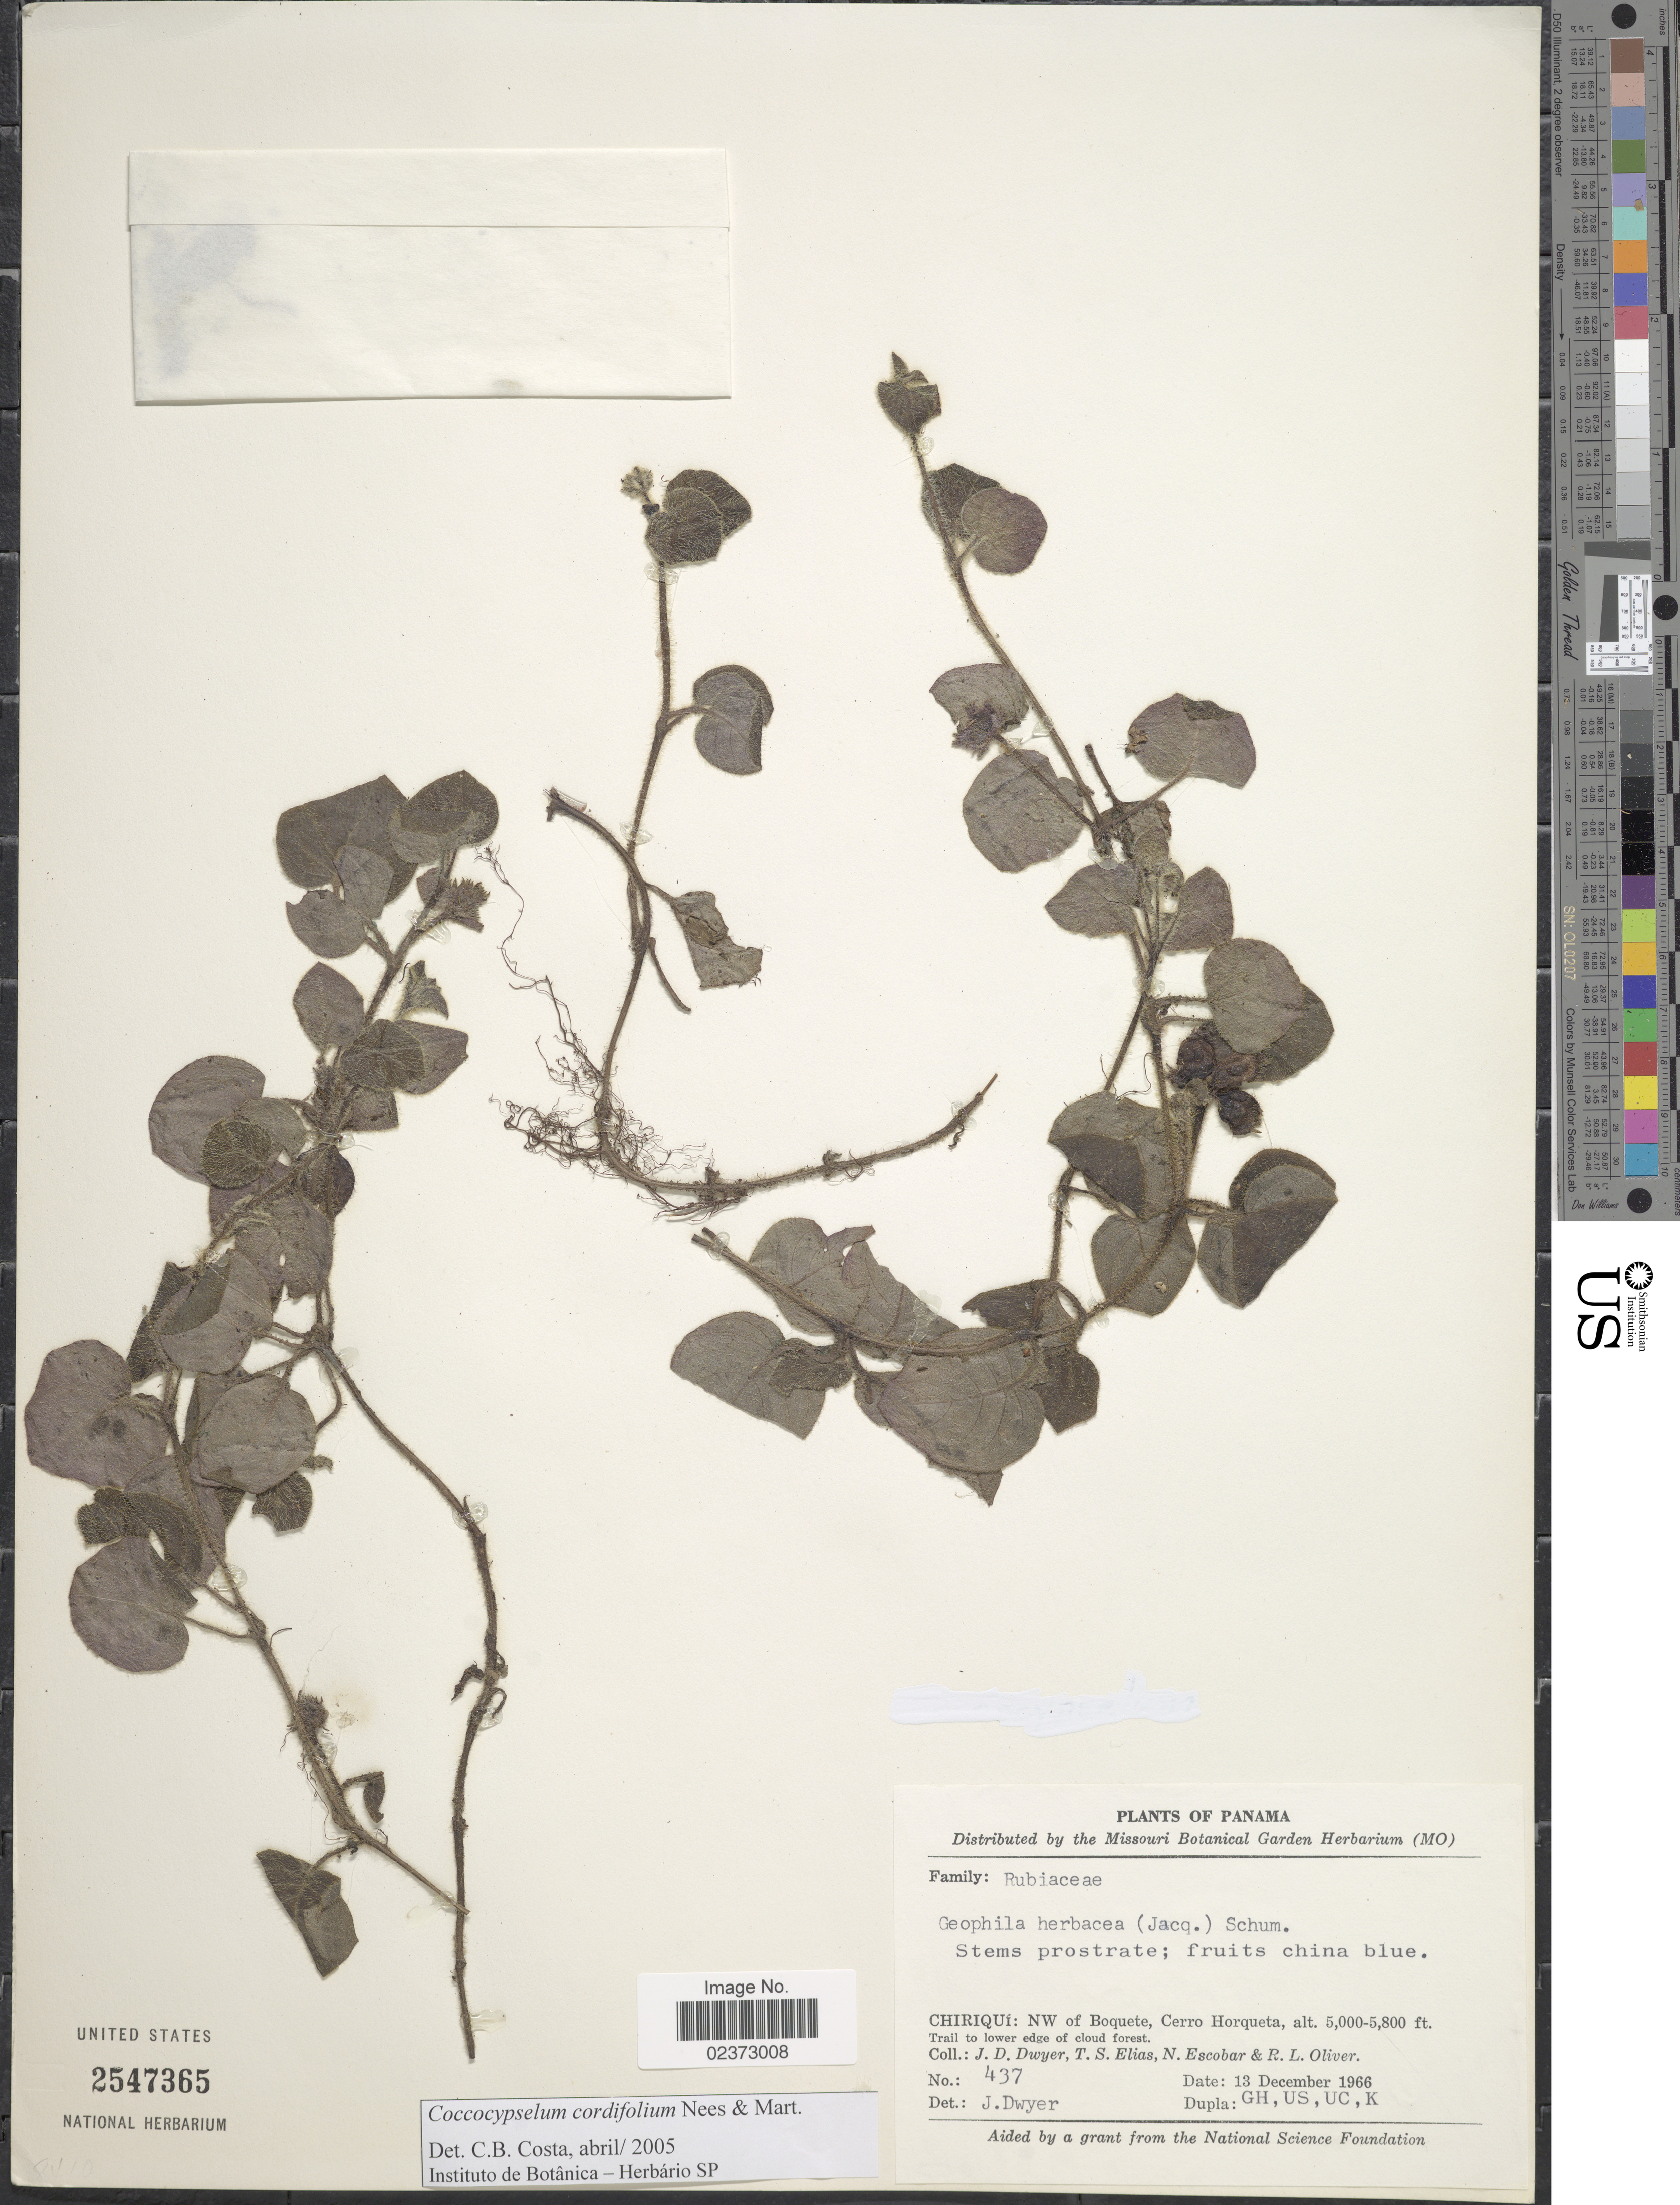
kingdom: Plantae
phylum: Tracheophyta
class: Magnoliopsida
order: Gentianales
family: Rubiaceae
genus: Coccocypselum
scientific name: Coccocypselum cordifolium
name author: Nees & Mart.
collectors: J. D. Dwyer, T. S. Elias, N. Escobar & R. Oliver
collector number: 437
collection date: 1966-12-13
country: Panama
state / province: Chiriqui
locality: Chiriqui: NW of Boquete, Cerro Horqueta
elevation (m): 1524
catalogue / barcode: US 2547365